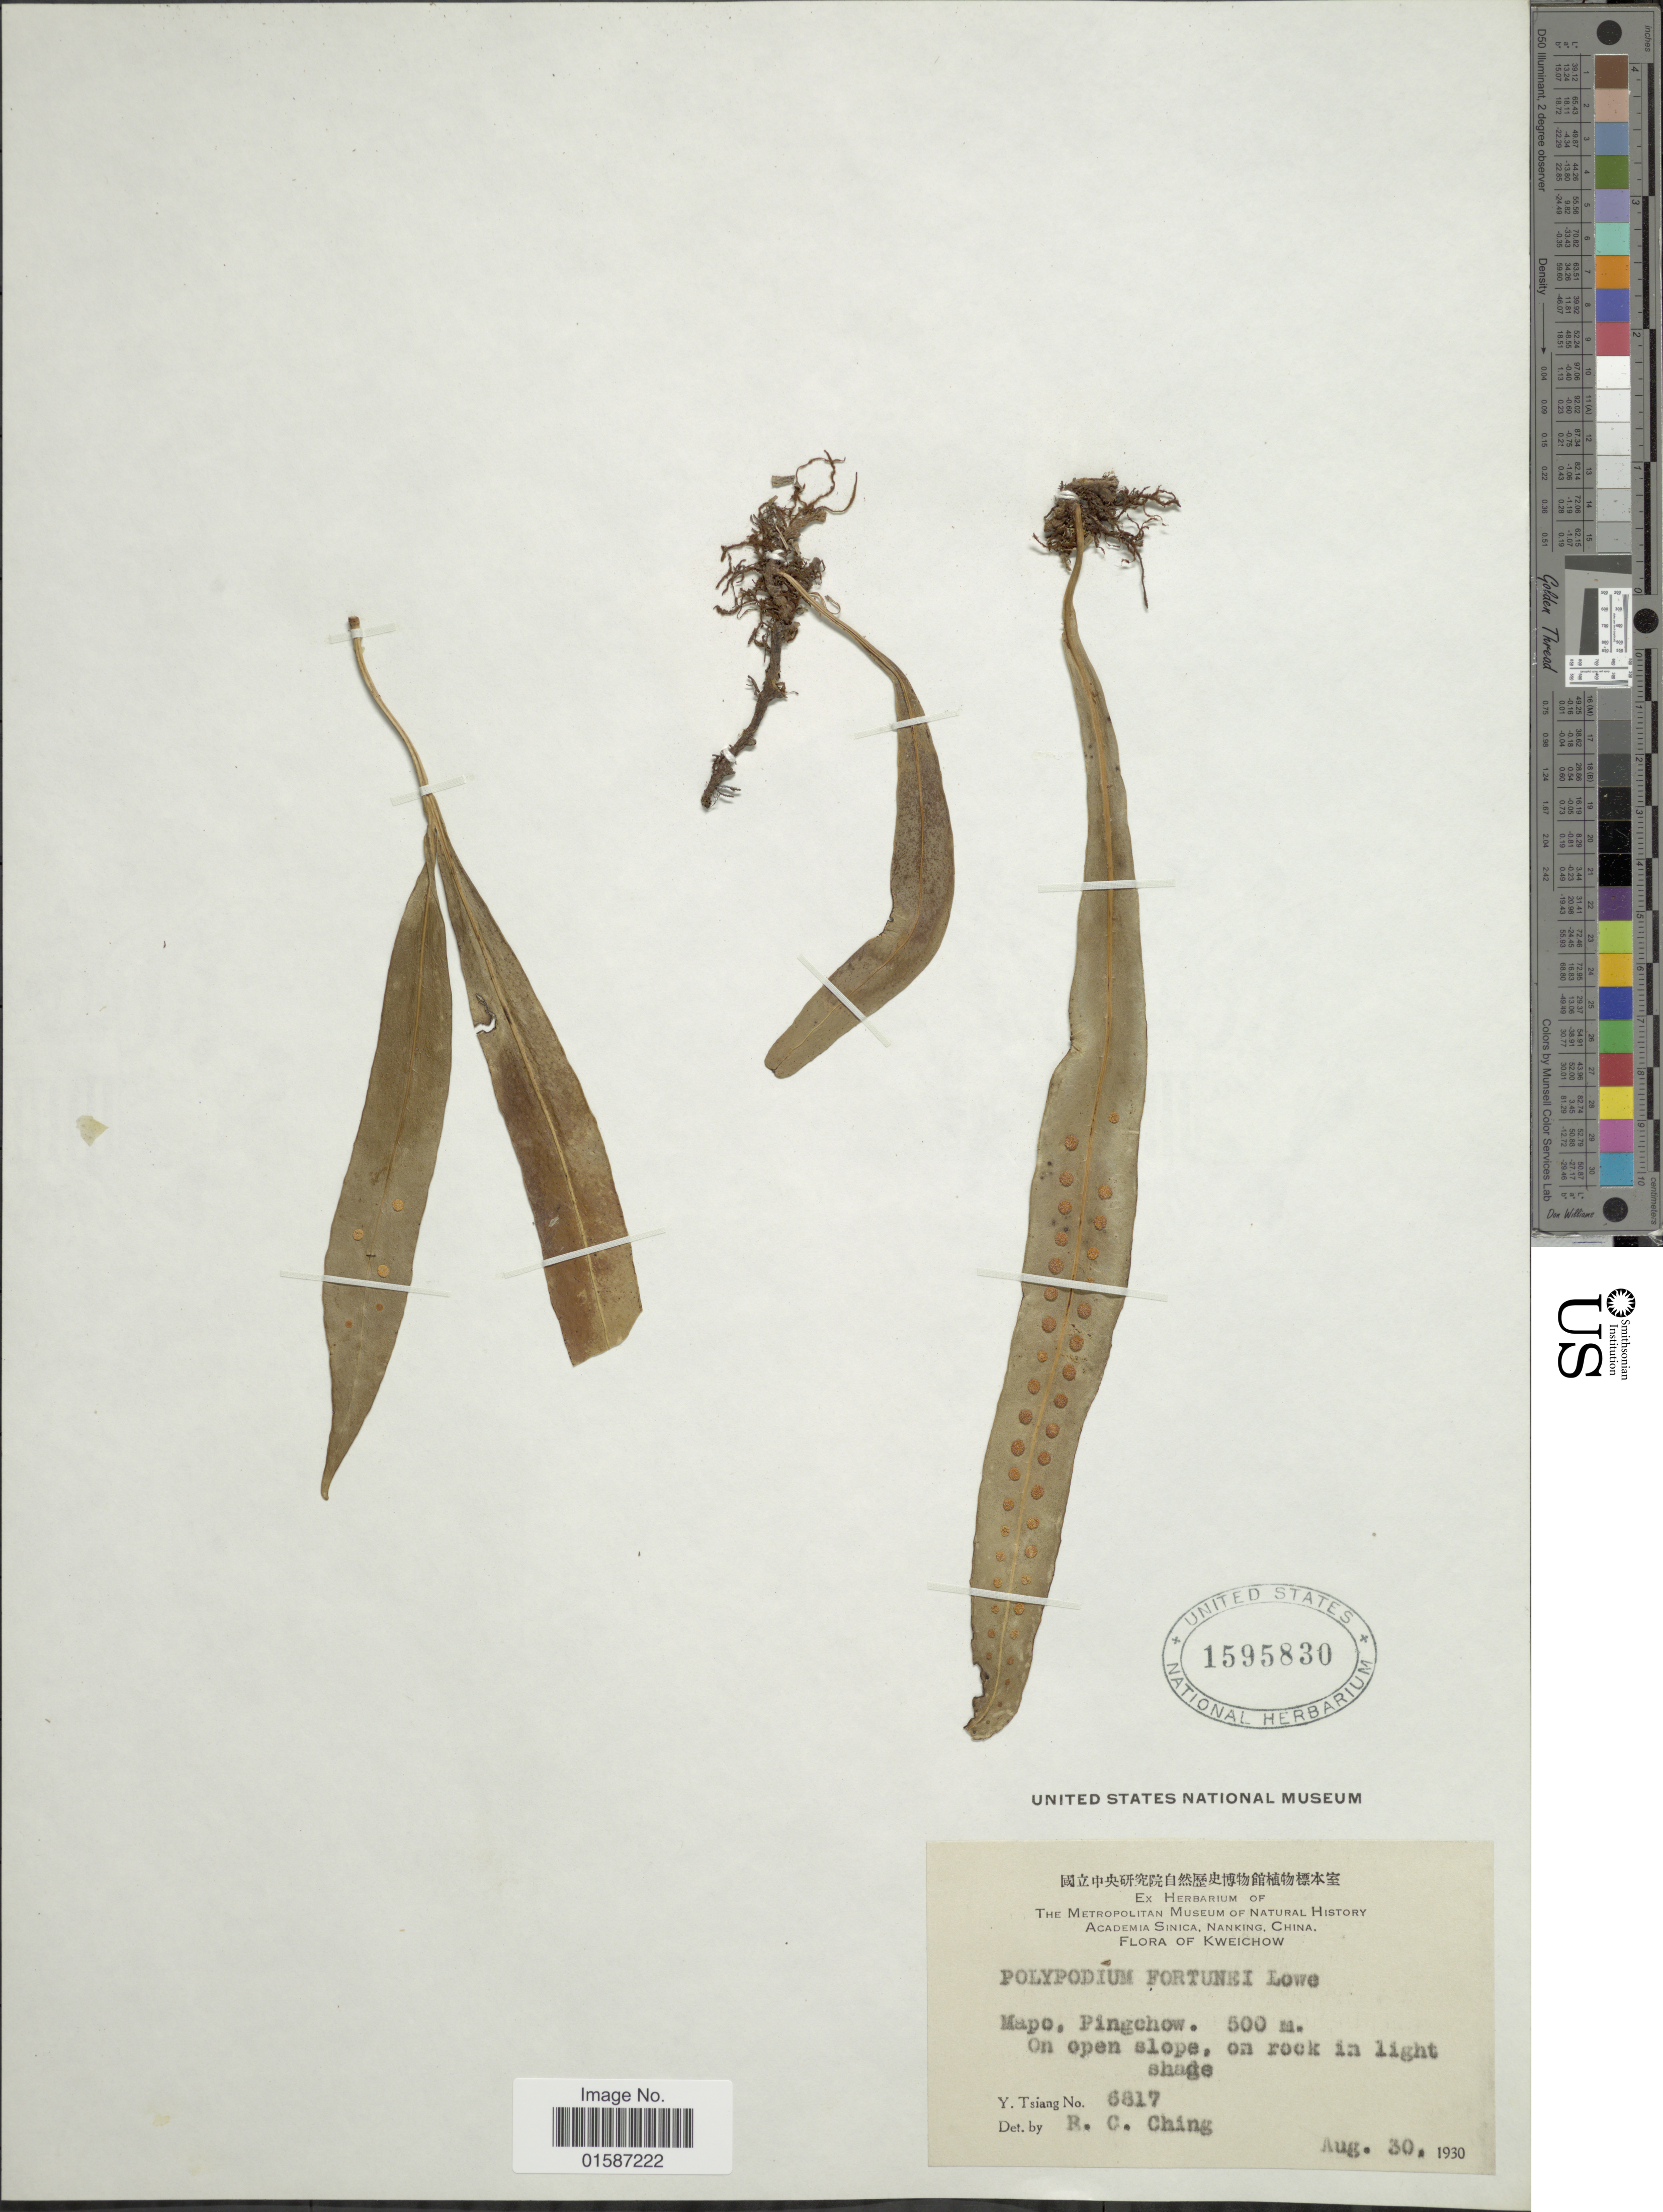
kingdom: Plantae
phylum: Tracheophyta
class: Polypodiopsida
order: Polypodiales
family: Polypodiaceae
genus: Neolepisorus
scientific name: Neolepisorus fortunei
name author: (T. Moore) Li S. Wang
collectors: Y. Tsiang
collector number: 6817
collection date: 1930-08-30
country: China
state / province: Guizhou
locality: Kweichow, Mapo, Pingchow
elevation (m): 500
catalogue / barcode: US 1595830